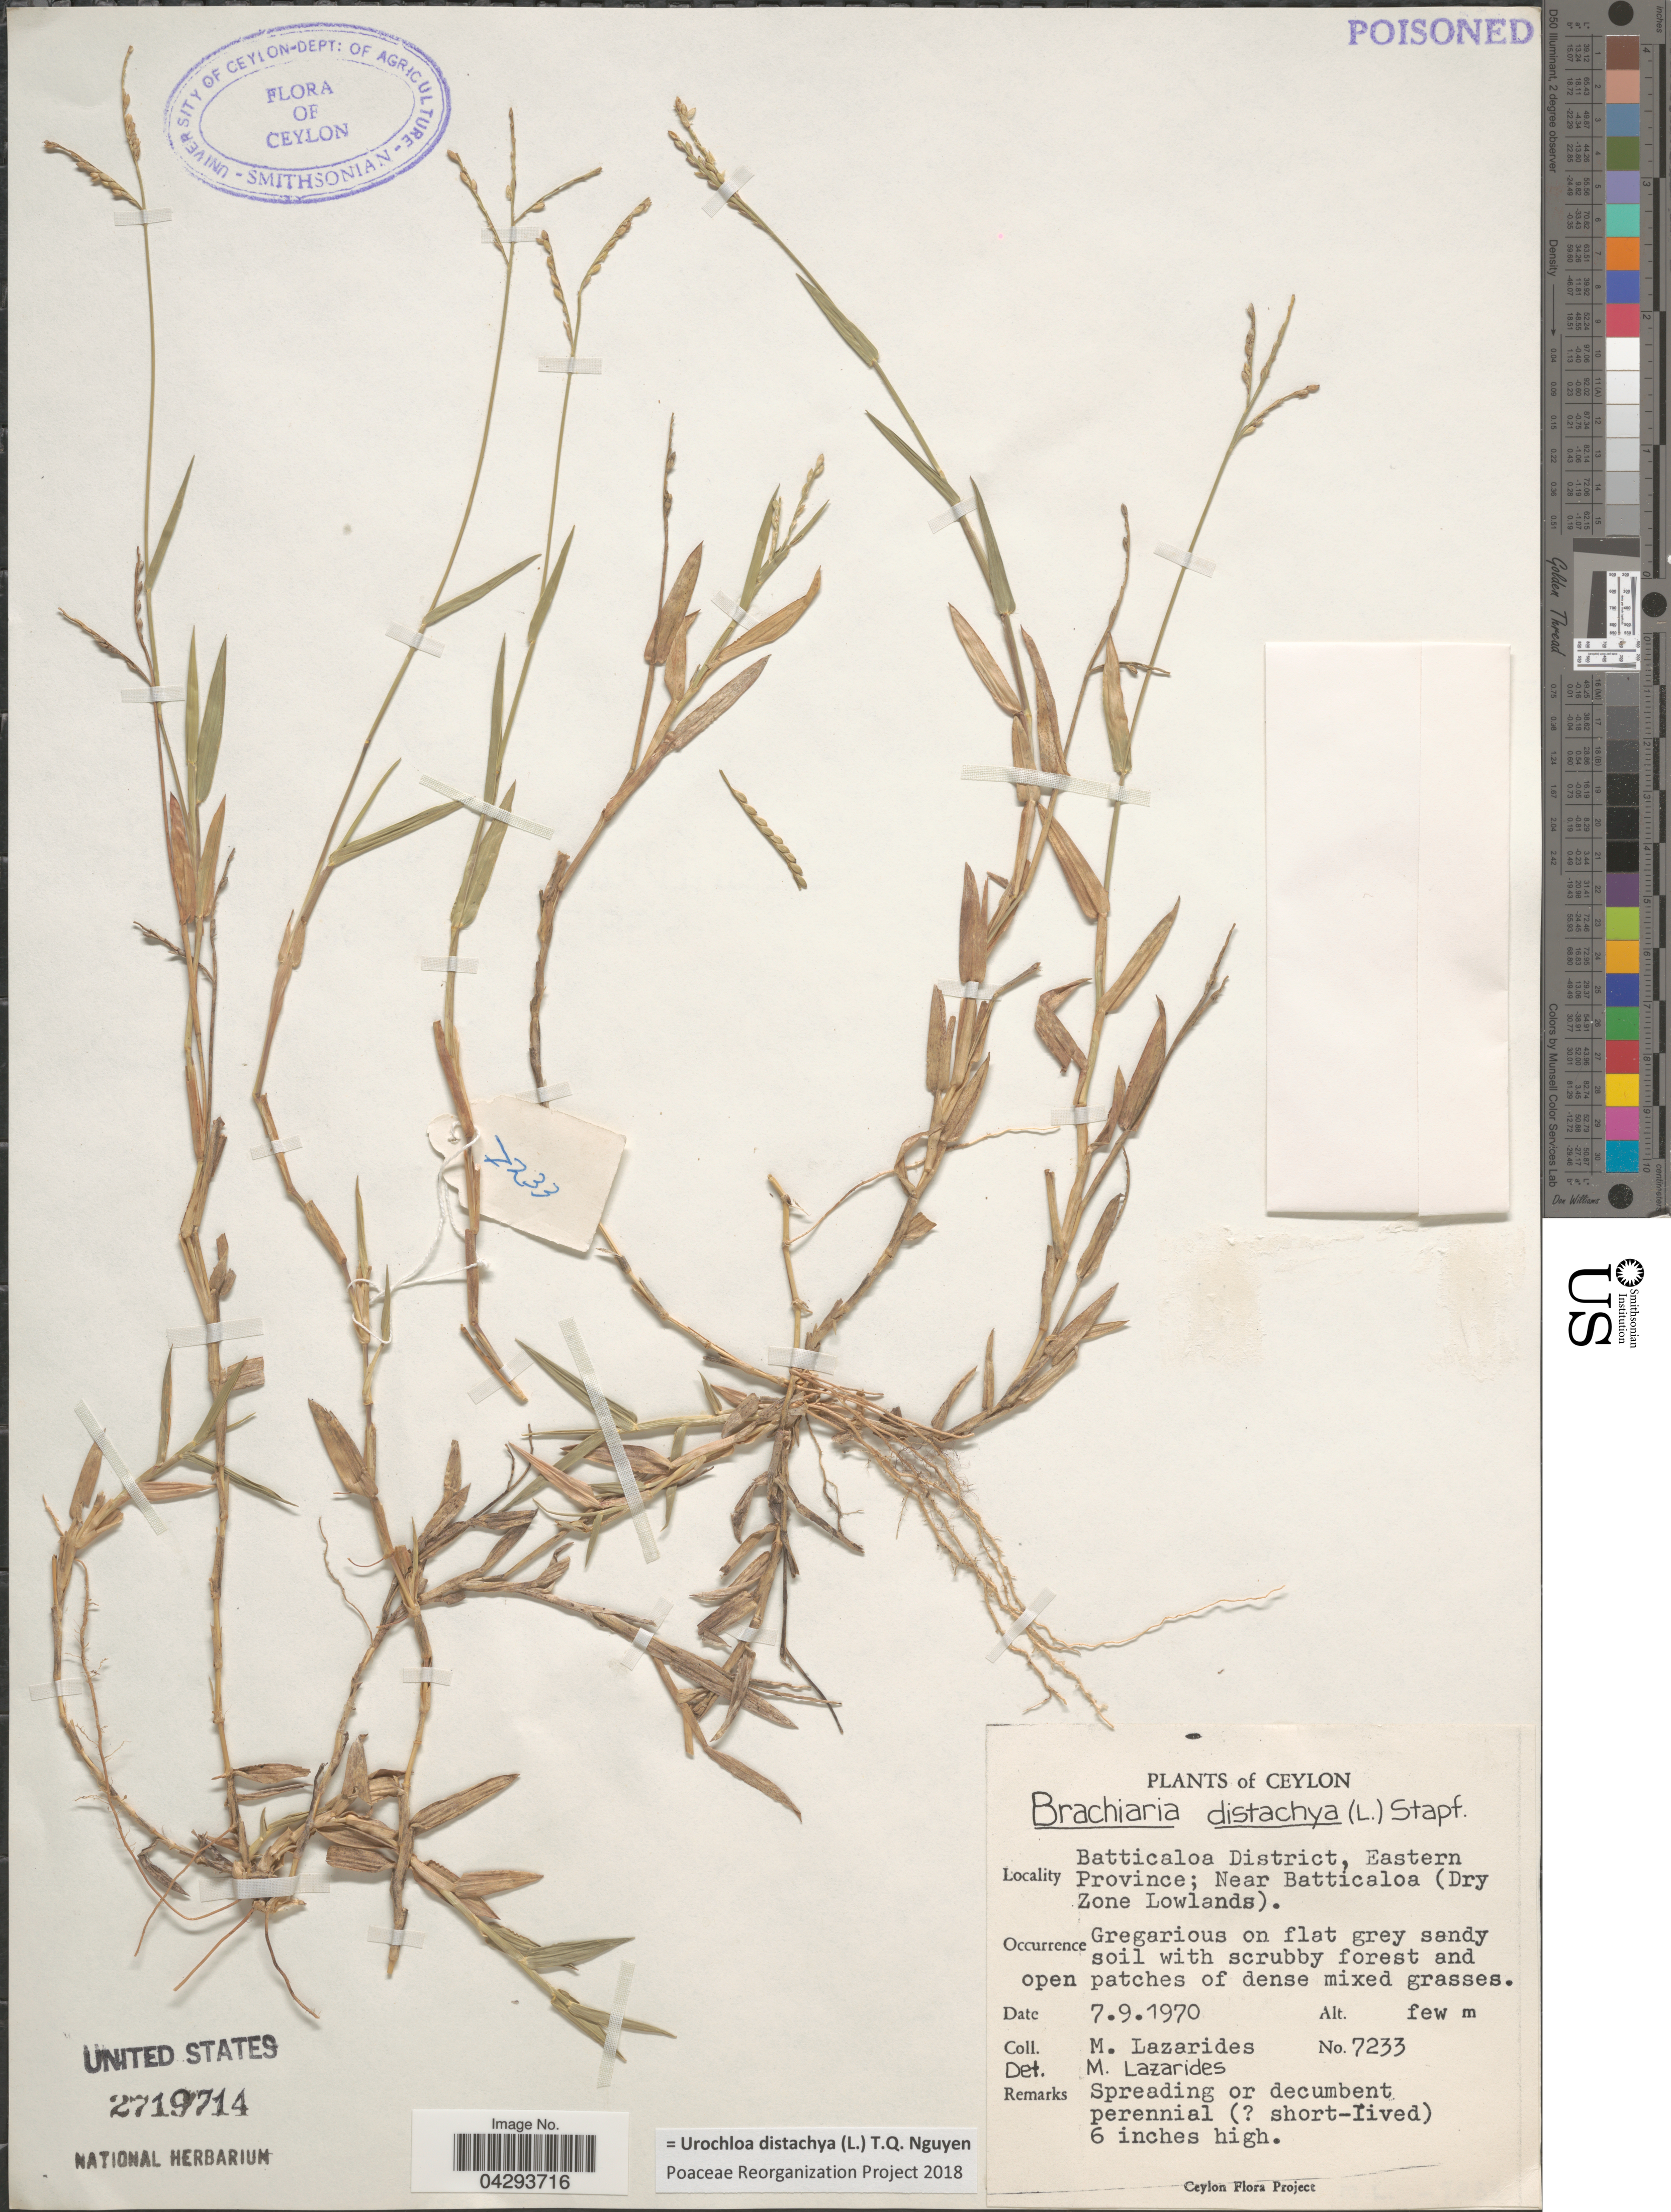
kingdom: Plantae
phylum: Tracheophyta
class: Liliopsida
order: Poales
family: Poaceae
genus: Urochloa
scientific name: Urochloa distachya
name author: (L.) T.Q. Nguyen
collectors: M. Lazarides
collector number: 7233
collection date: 1970-09-07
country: Sri Lanka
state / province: Eastern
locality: Ceylon. Batticaloa District; Near Batticaloa (Dry Zone Lowlands).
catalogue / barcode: US 2719714